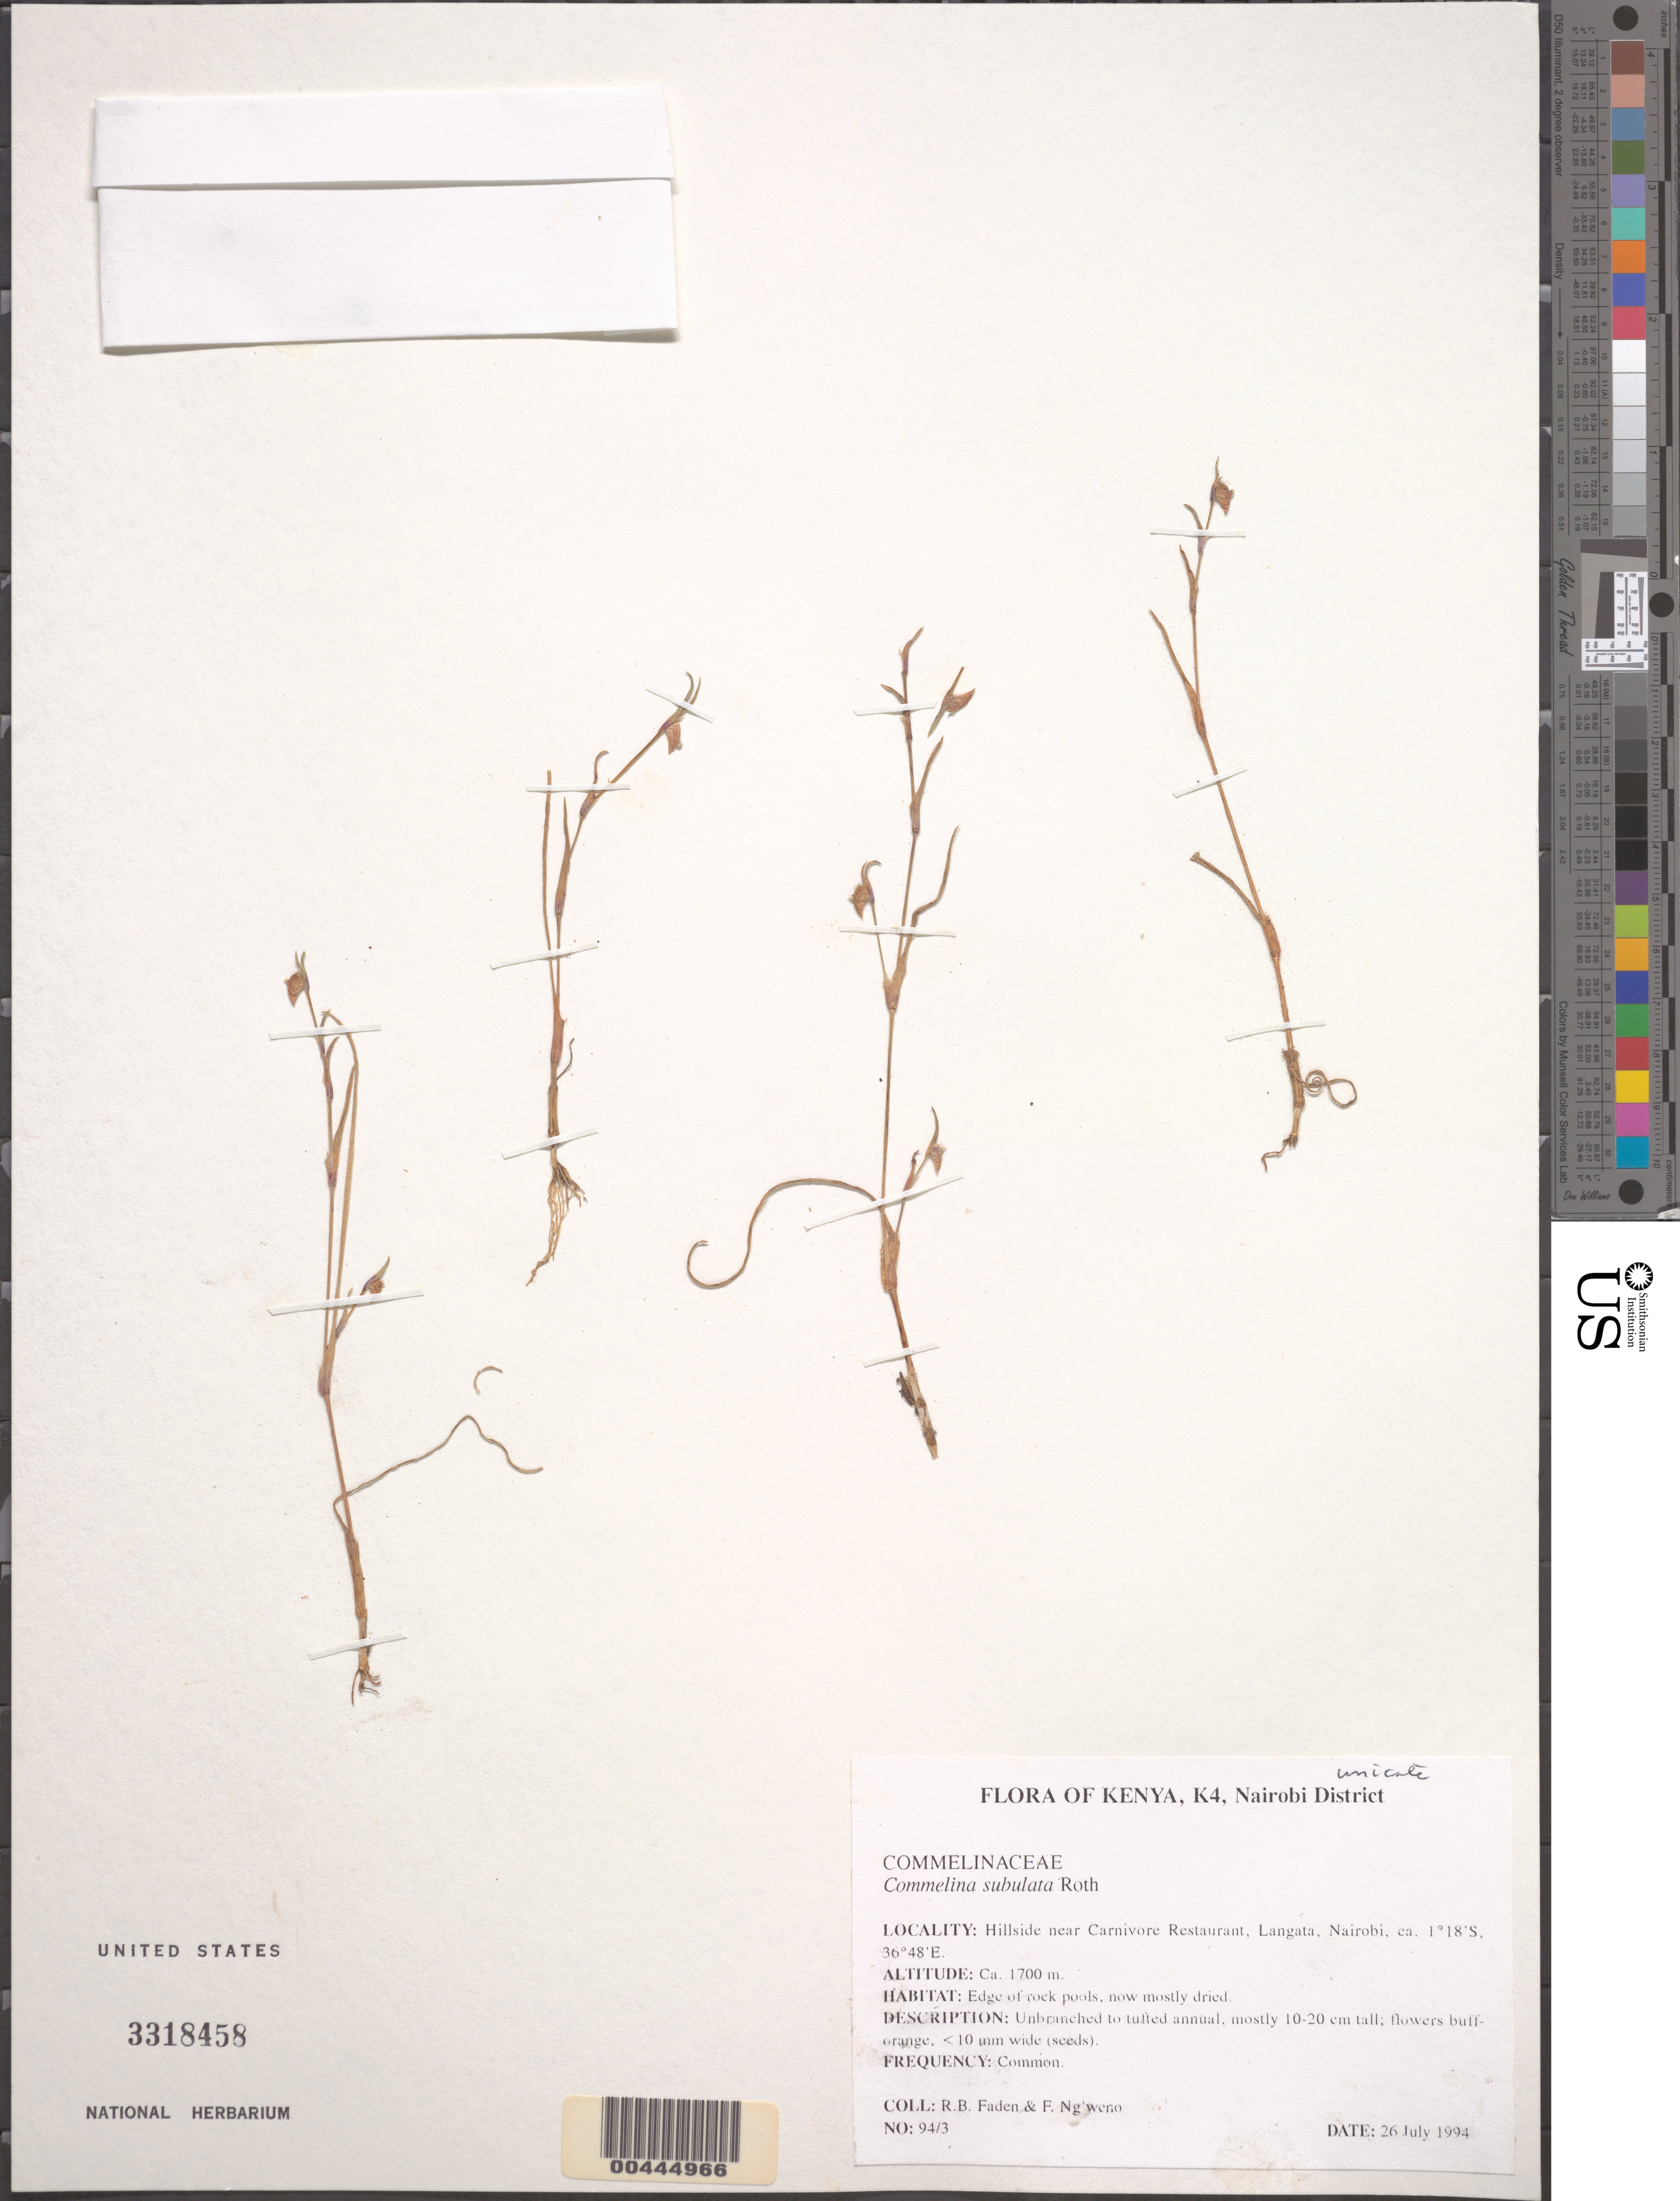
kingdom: Plantae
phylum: Tracheophyta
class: Liliopsida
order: Commelinales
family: Commelinaceae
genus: Commelina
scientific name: Commelina subulata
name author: Roth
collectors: R. B. Faden & F. Ng'weno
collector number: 94/3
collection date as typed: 26 Jul 1994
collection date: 1994-07-26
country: Kenya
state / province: Nairobi Area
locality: Near carnivor resturant, langata, nairobi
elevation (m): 1700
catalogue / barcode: US 3318458